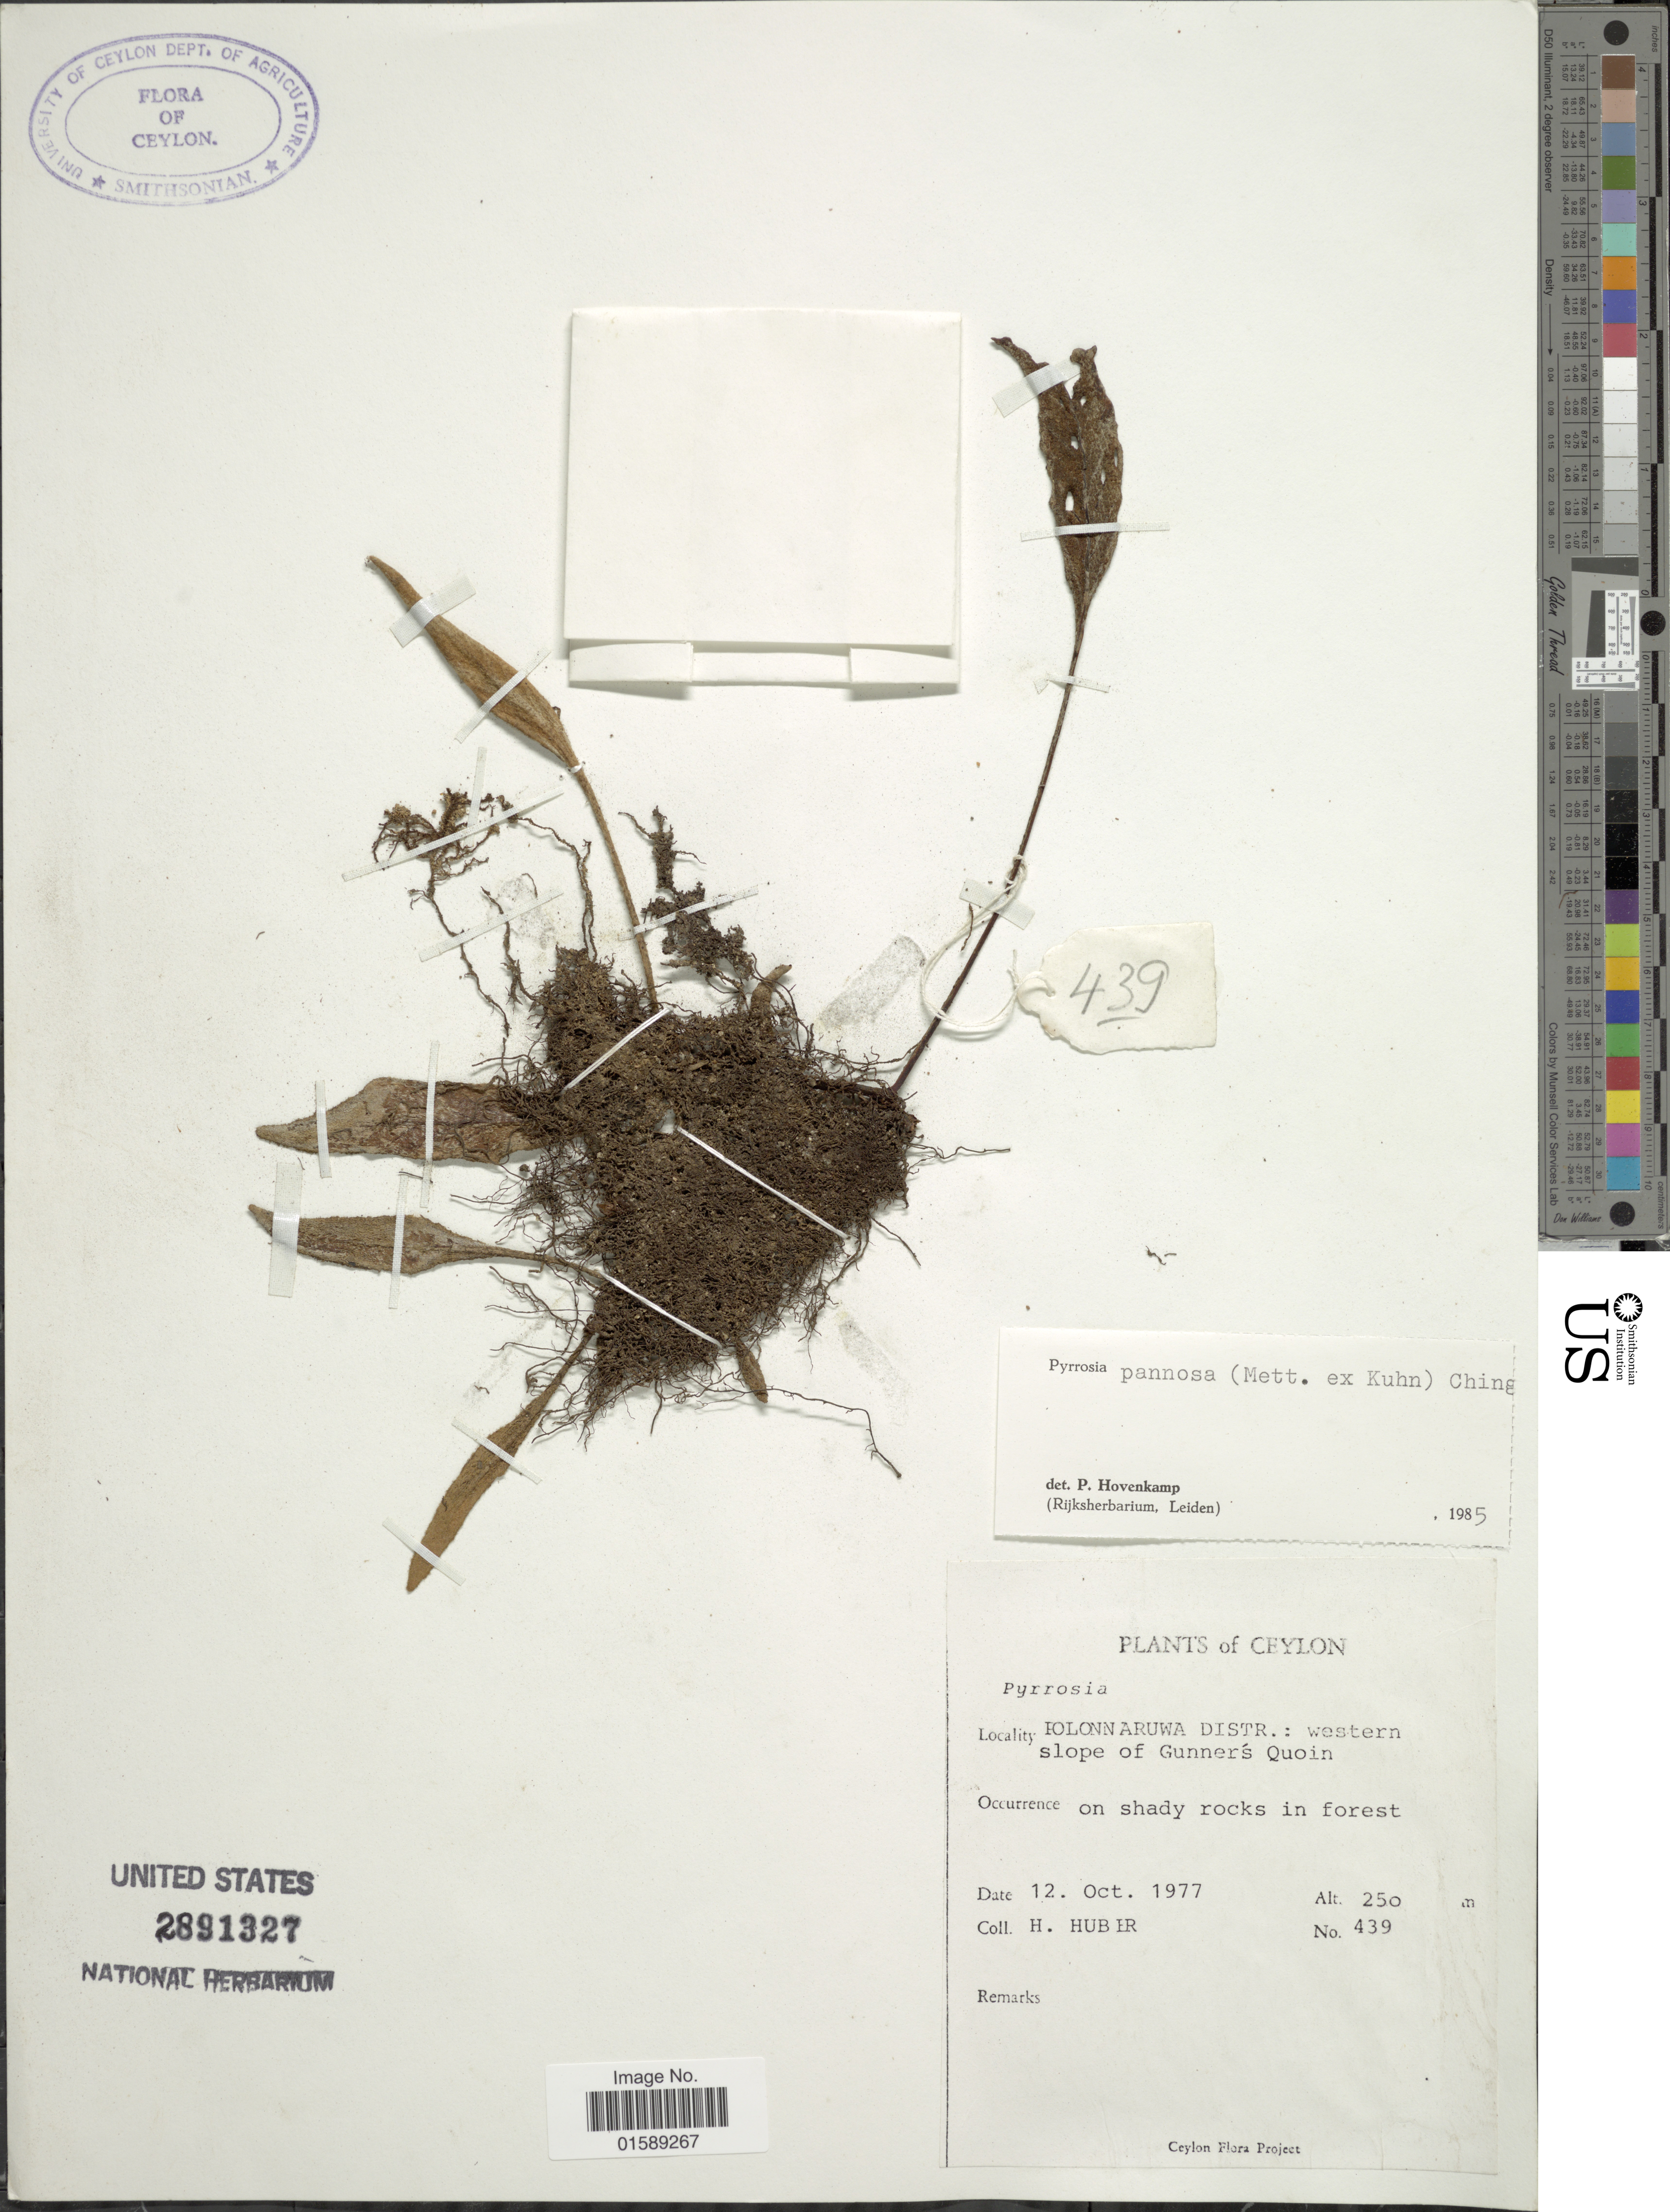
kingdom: Plantae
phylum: Tracheophyta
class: Polypodiopsida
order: Polypodiales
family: Polypodiaceae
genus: Pyrrosia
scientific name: Pyrrosia pannosa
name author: (Mett. ex Kuhn) Ching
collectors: H. Huber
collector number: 439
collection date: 1977-10-12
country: Sri Lanka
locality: Ceylon, Polonnaruwa Distr.: western slope of Gunners Quoin.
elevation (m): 250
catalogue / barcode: US 2891327